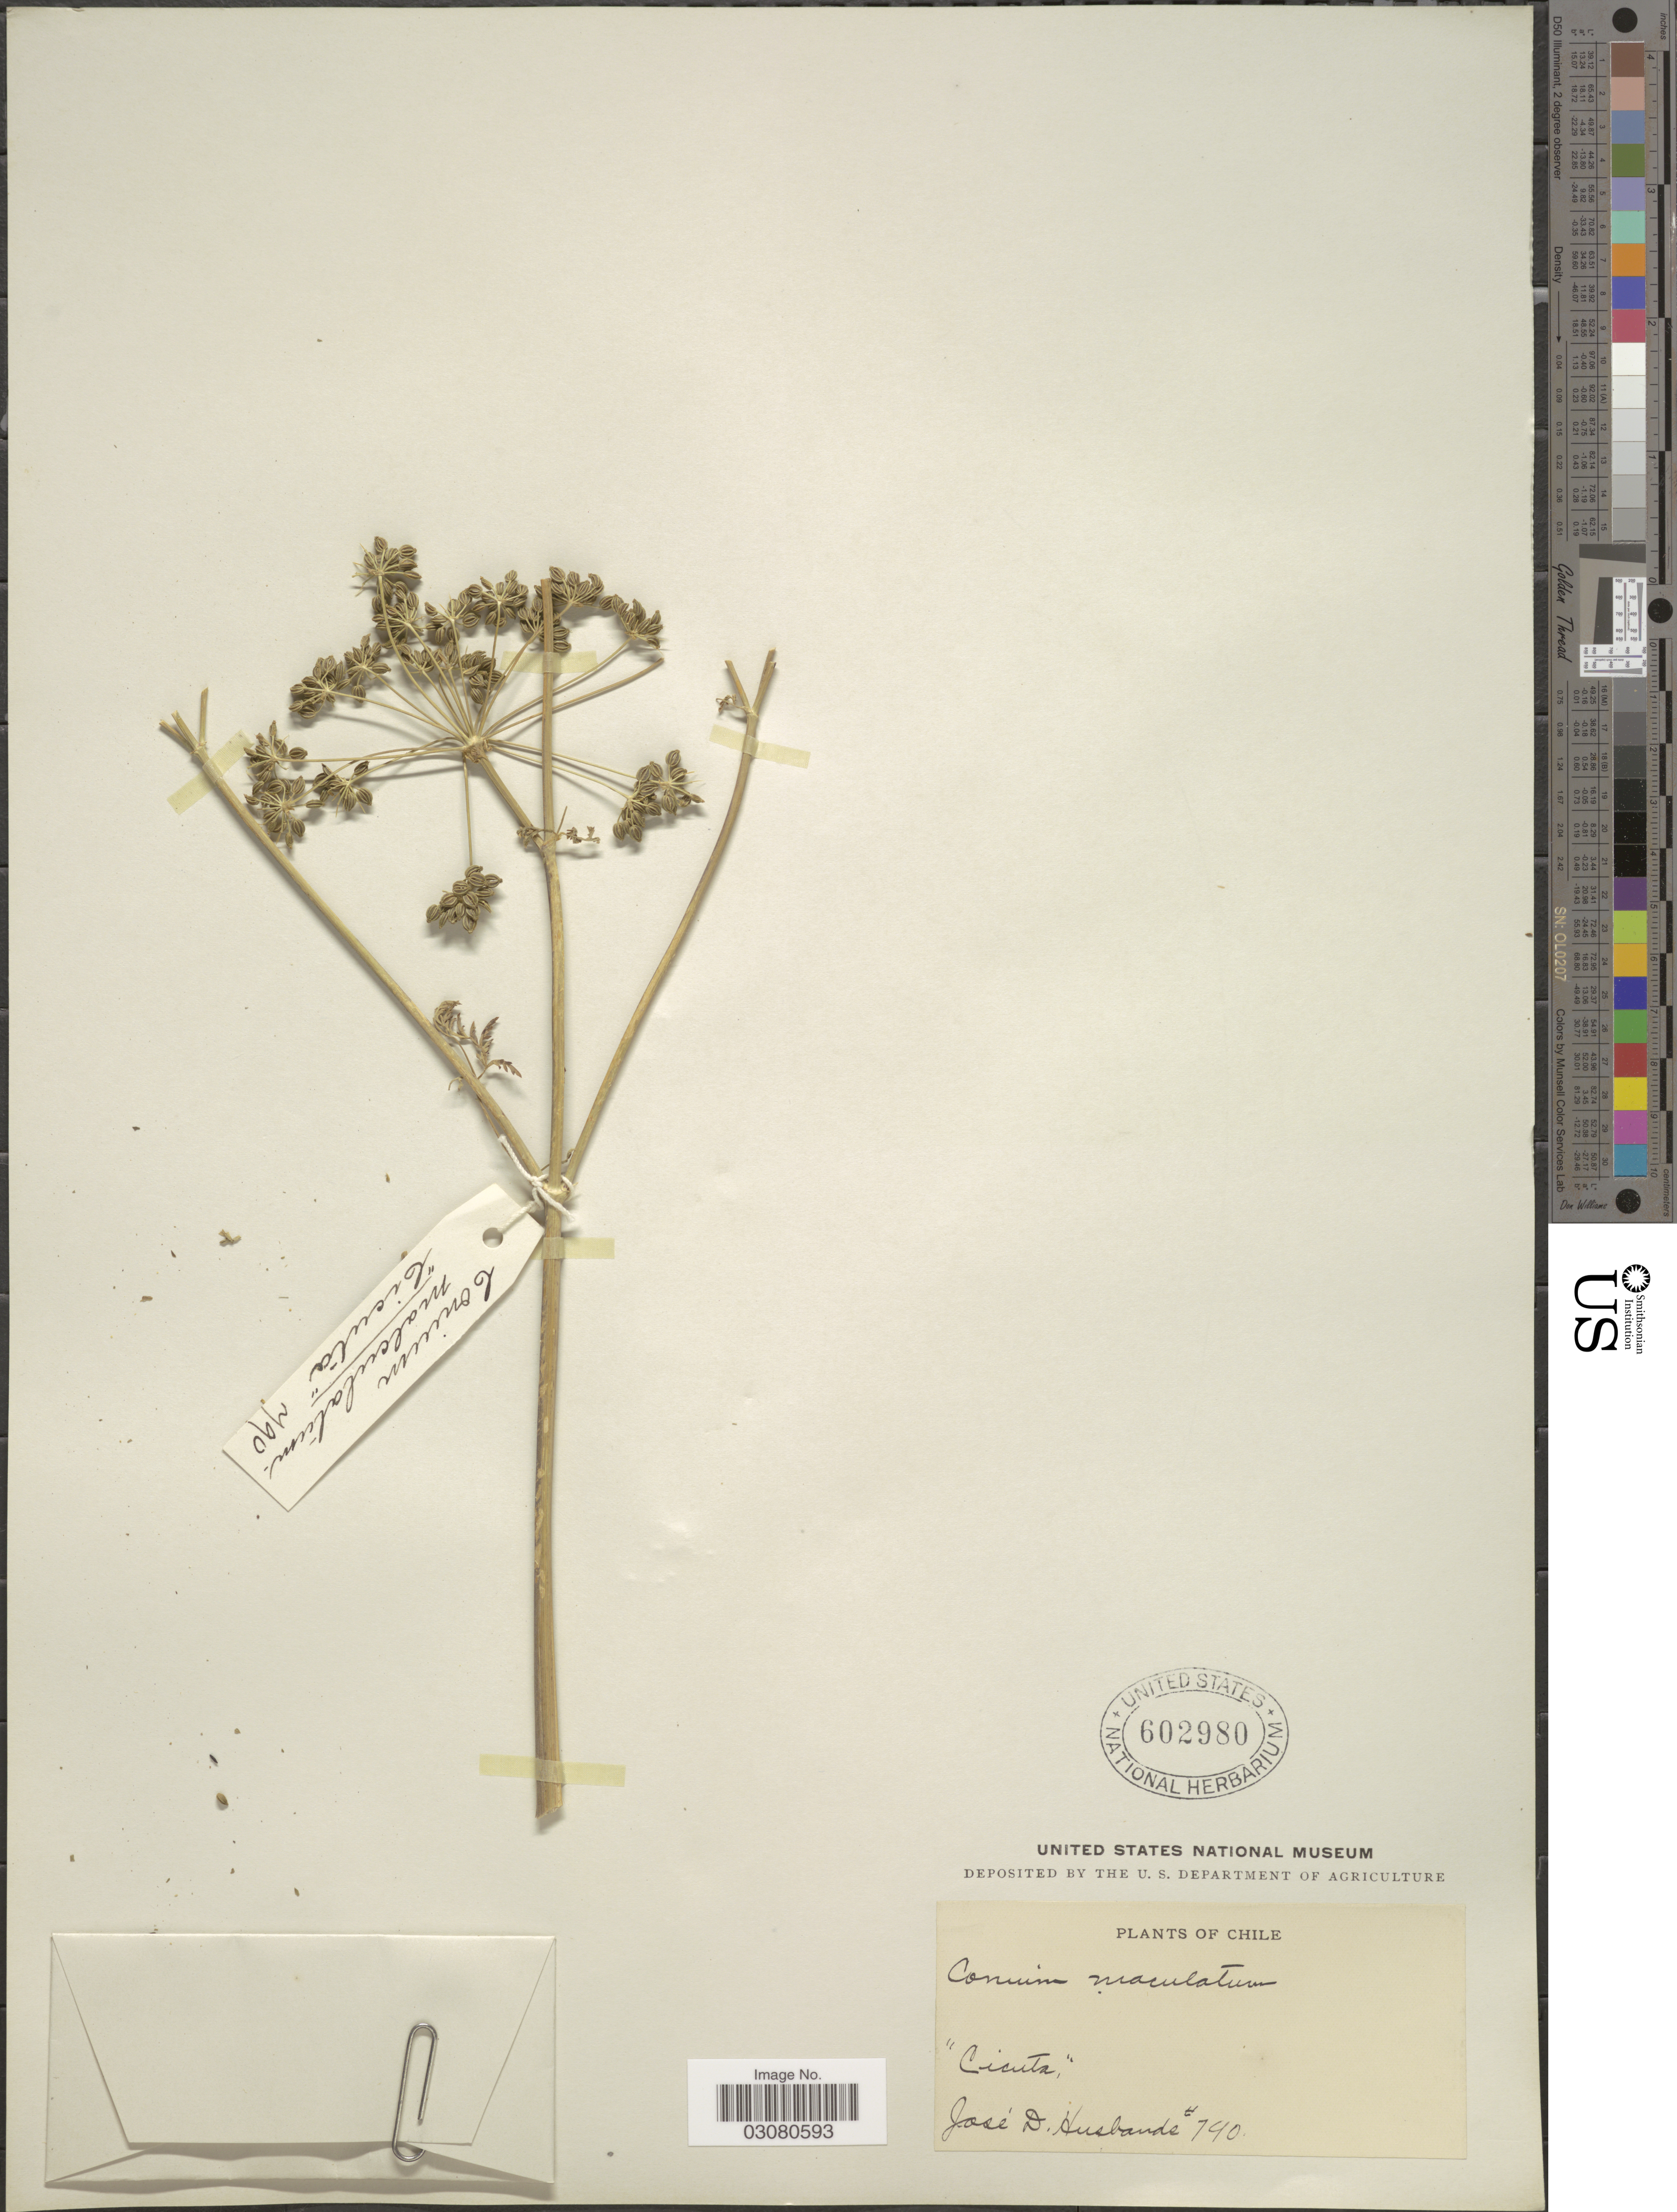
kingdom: Plantae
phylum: Tracheophyta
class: Magnoliopsida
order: Apiales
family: Apiaceae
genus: Conium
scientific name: Conium maculatum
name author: L.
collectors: J. Husbands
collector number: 790*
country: Chile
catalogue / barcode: US 602980